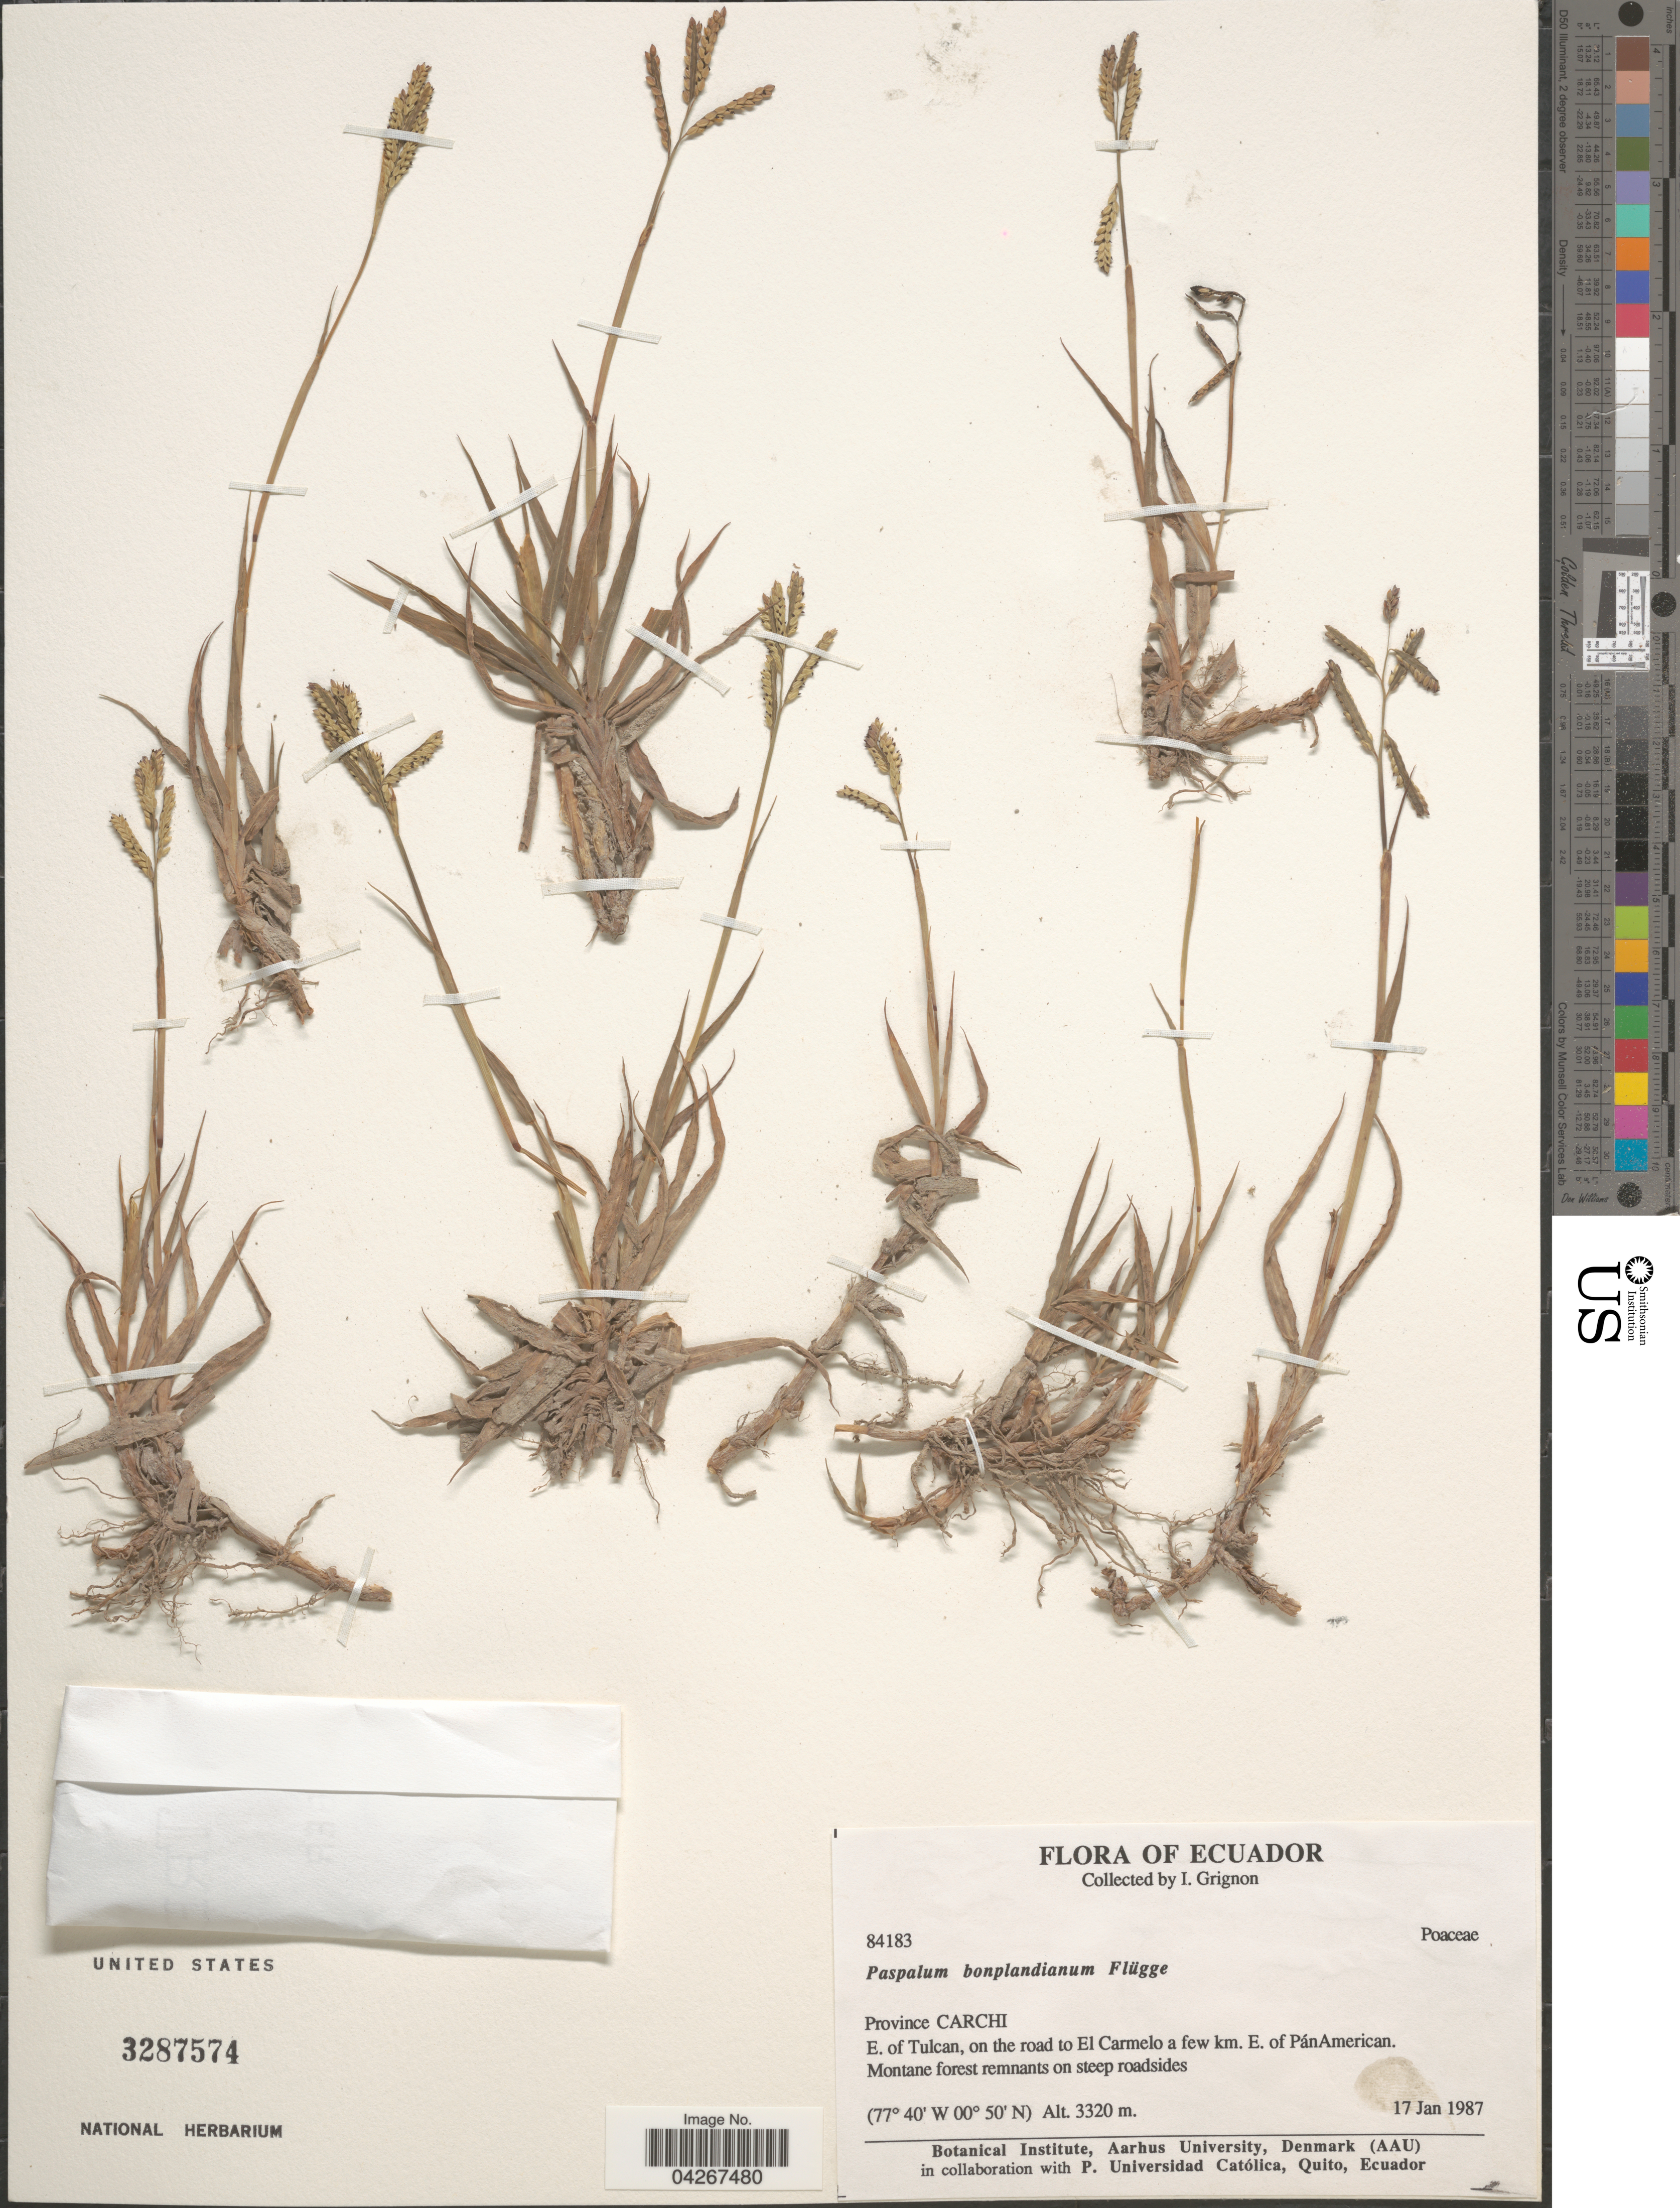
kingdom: Plantae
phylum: Tracheophyta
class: Liliopsida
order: Poales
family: Poaceae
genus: Paspalum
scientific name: Paspalum bonplandianum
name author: Flüggé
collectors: I. Grignon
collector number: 84183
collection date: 1987-01-17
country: Ecuador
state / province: Carchi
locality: E. of Tulcan, on the road to El Carmelo a few km. E. of PánAmerican.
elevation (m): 3320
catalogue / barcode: US 3287574